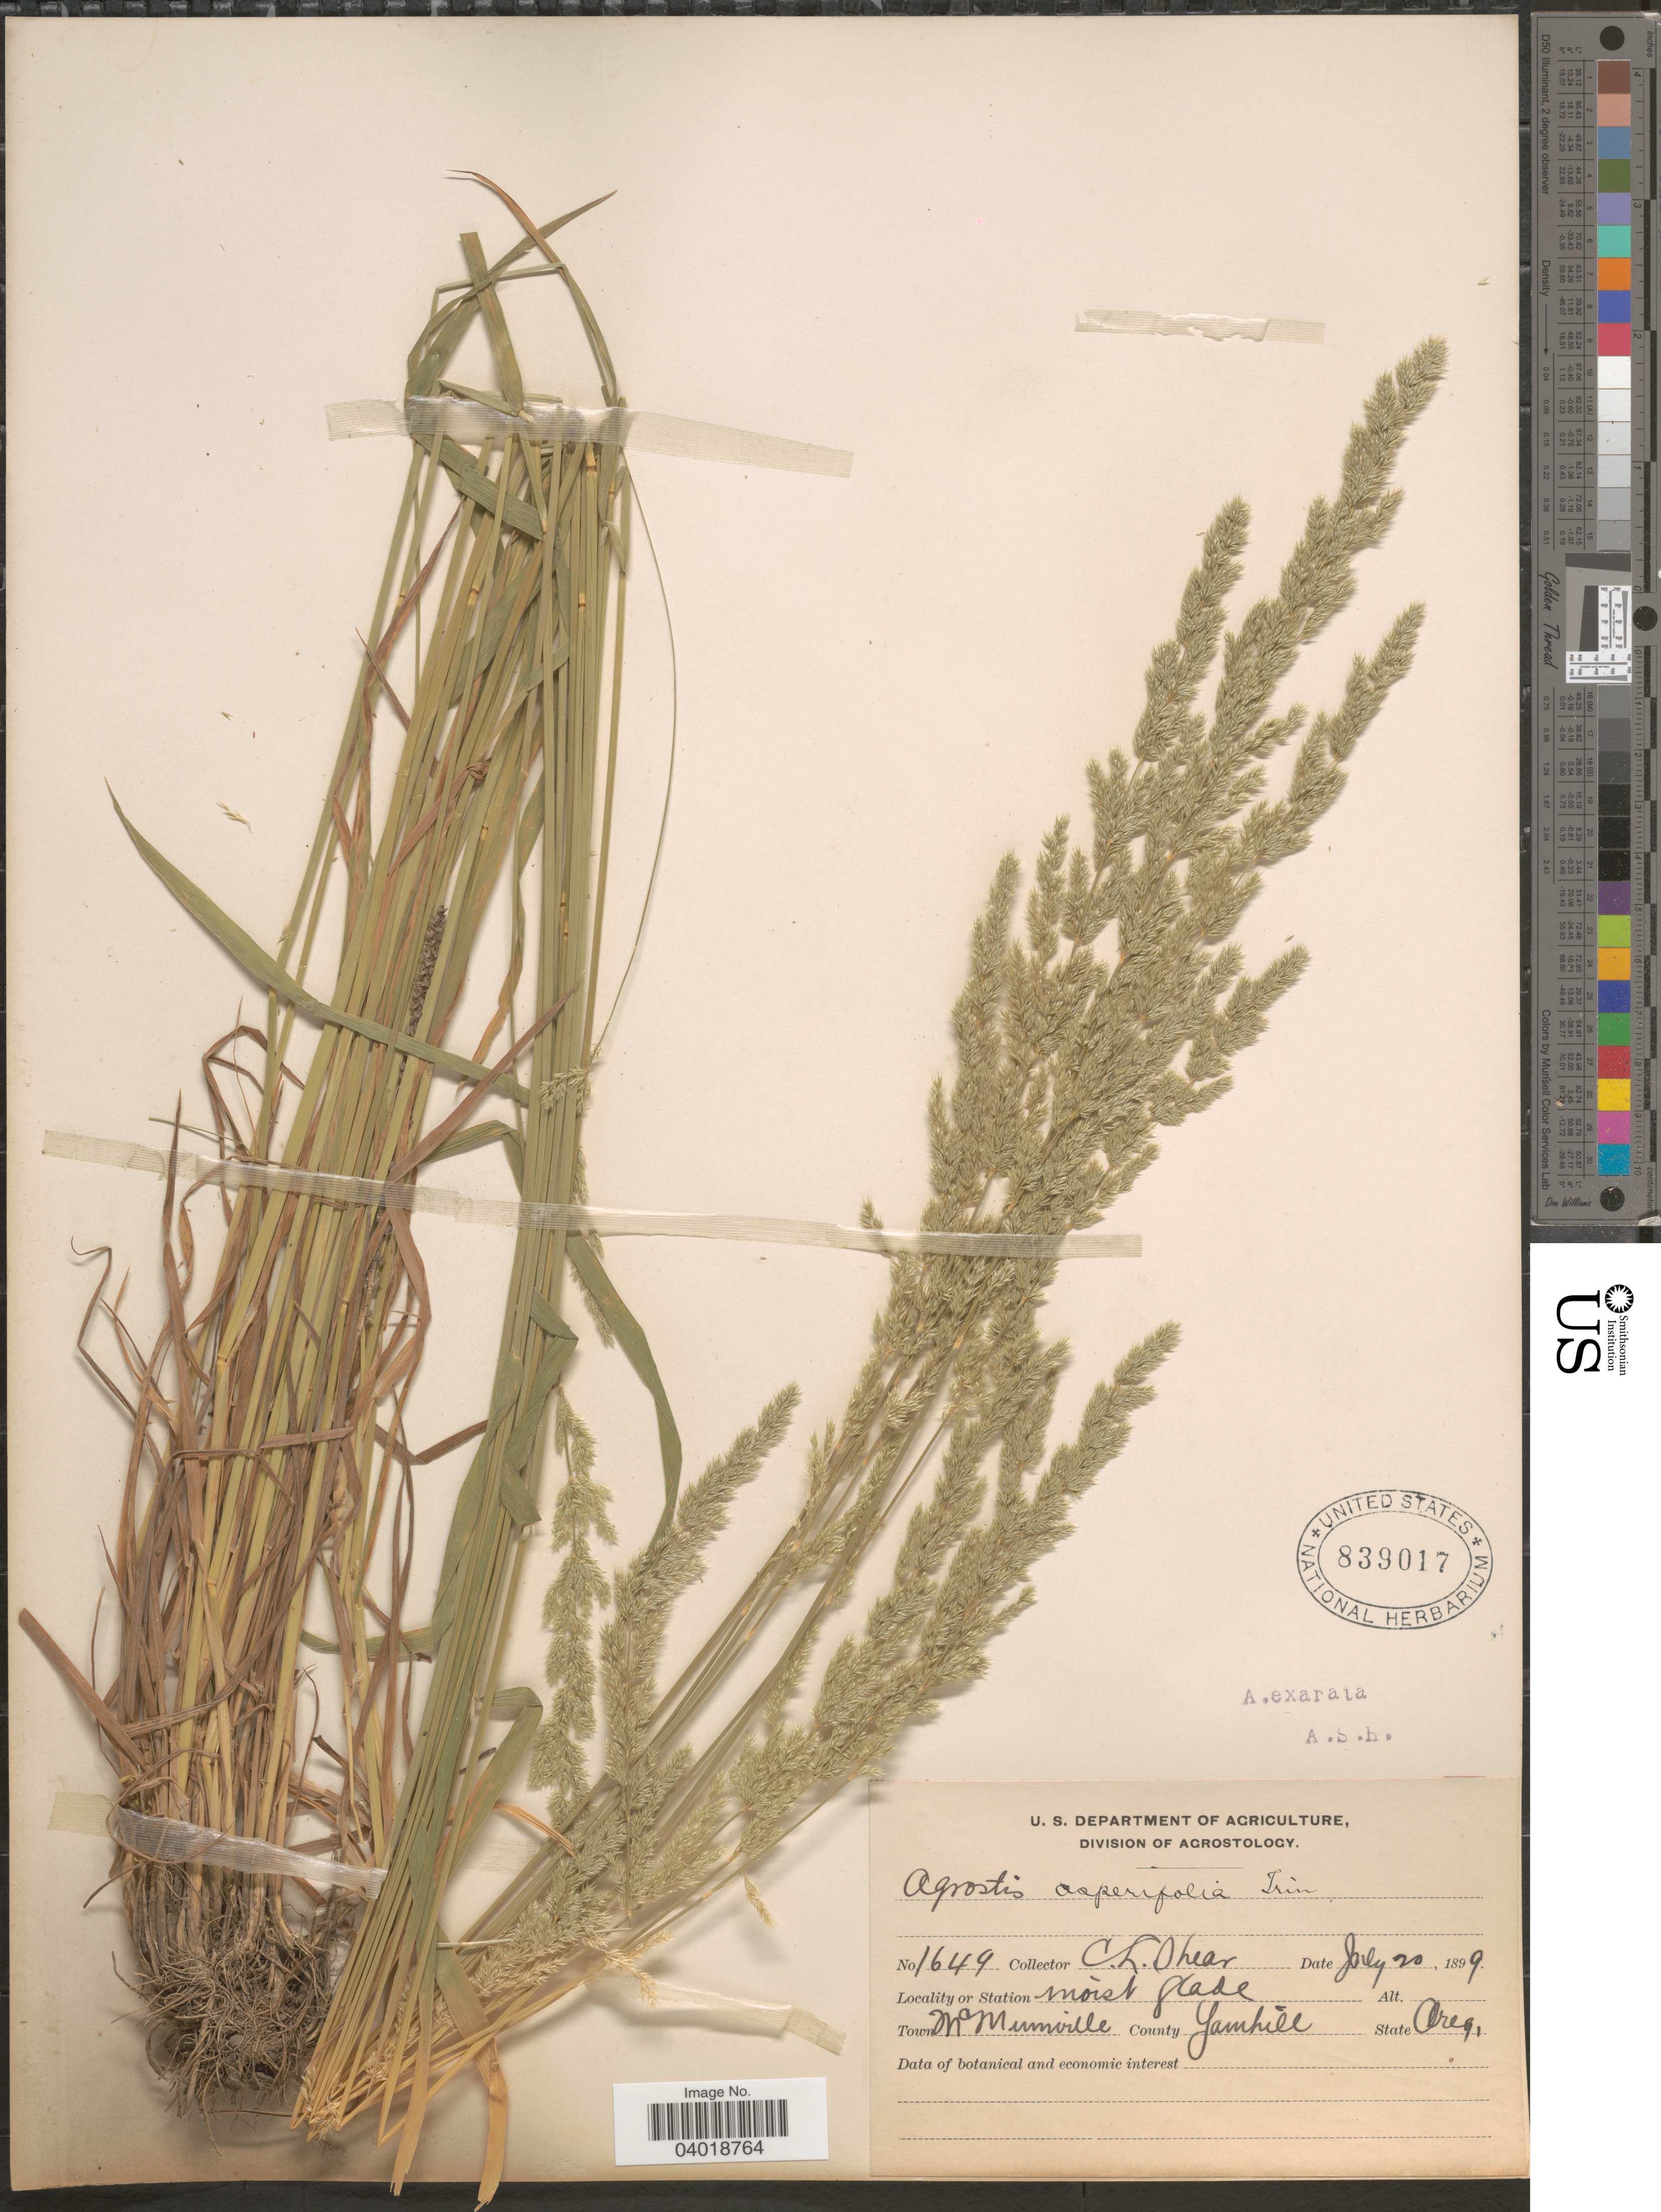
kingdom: Plantae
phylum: Tracheophyta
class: Liliopsida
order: Poales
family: Poaceae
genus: Agrostis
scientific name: Agrostis exarata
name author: Trin.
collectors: C. L. Shear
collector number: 1649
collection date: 1899-07-20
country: United States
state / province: Oregon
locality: Town McMinnville. County Yamhill.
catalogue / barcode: US 839017